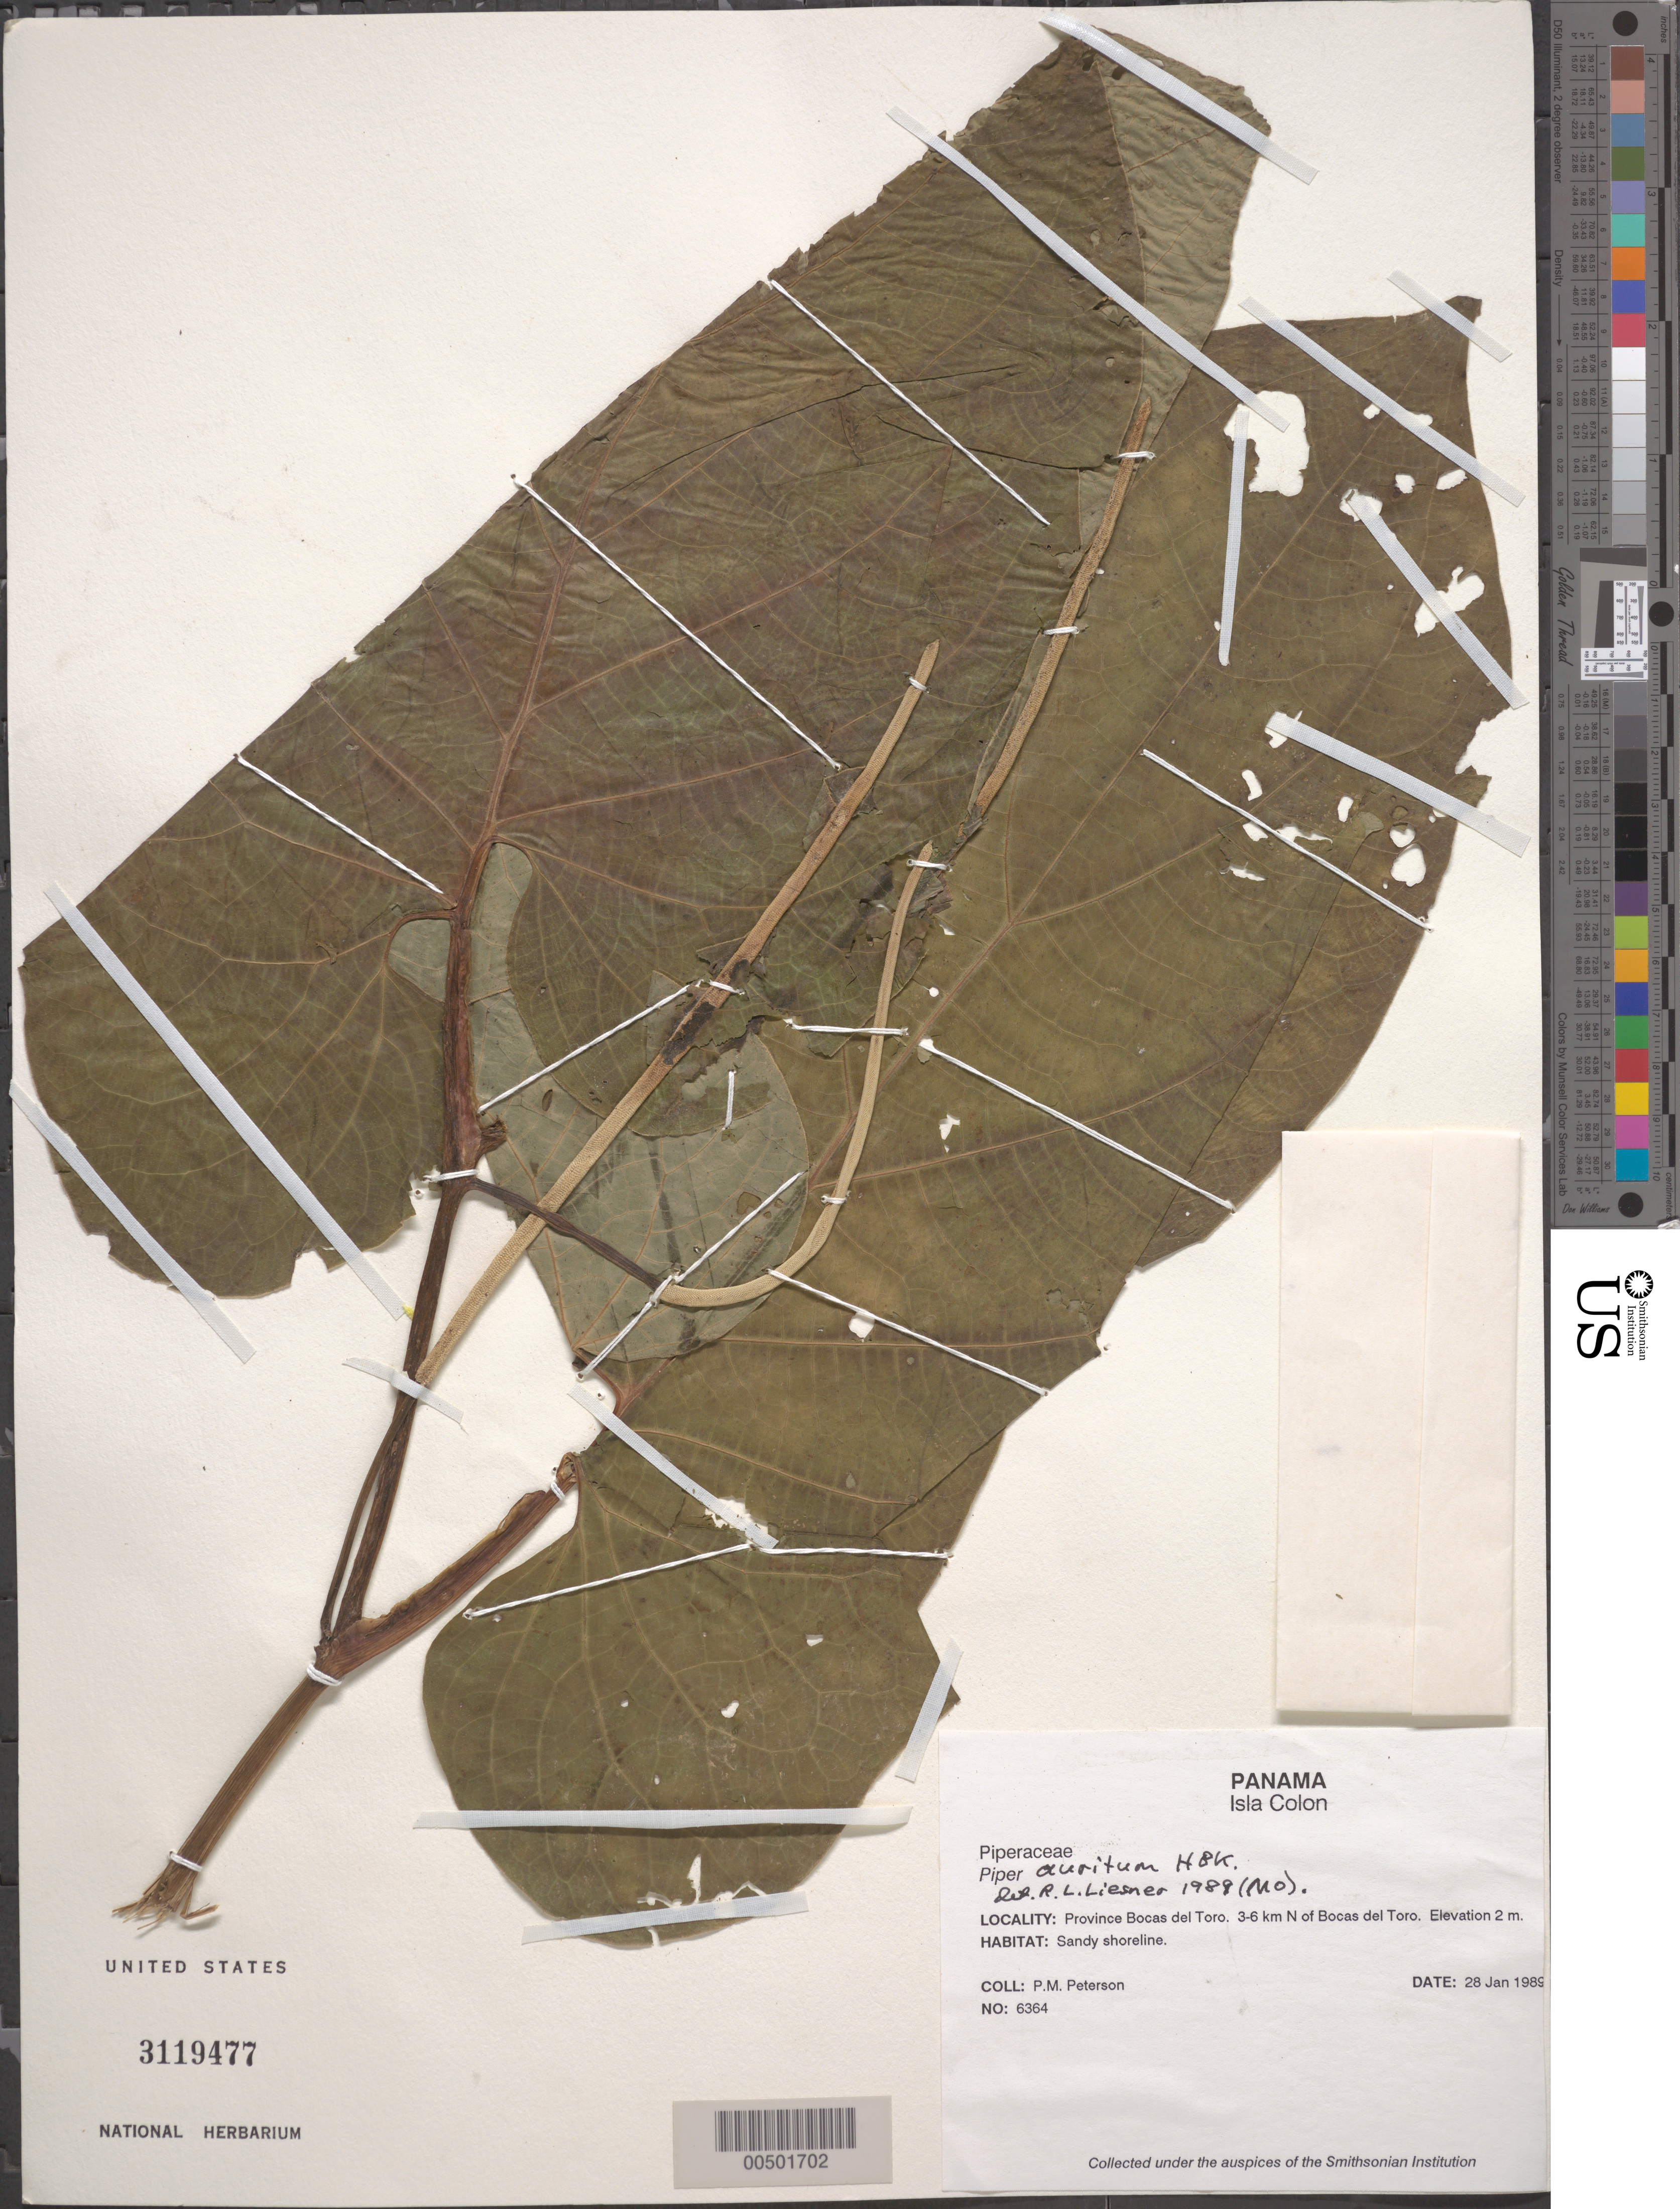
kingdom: Plantae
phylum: Tracheophyta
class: Magnoliopsida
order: Piperales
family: Piperaceae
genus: Piper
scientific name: Piper auritum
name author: Kunth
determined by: Liesner, R. L.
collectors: P. M. Peterson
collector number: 06364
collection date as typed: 28 Jan 1989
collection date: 1989-01-28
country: Panama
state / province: Bocas del Toro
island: Colón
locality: Isla Colon, 3-6 km N of Bocas del Toro.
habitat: Sandy shoreline.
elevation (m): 2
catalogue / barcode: US 3119477